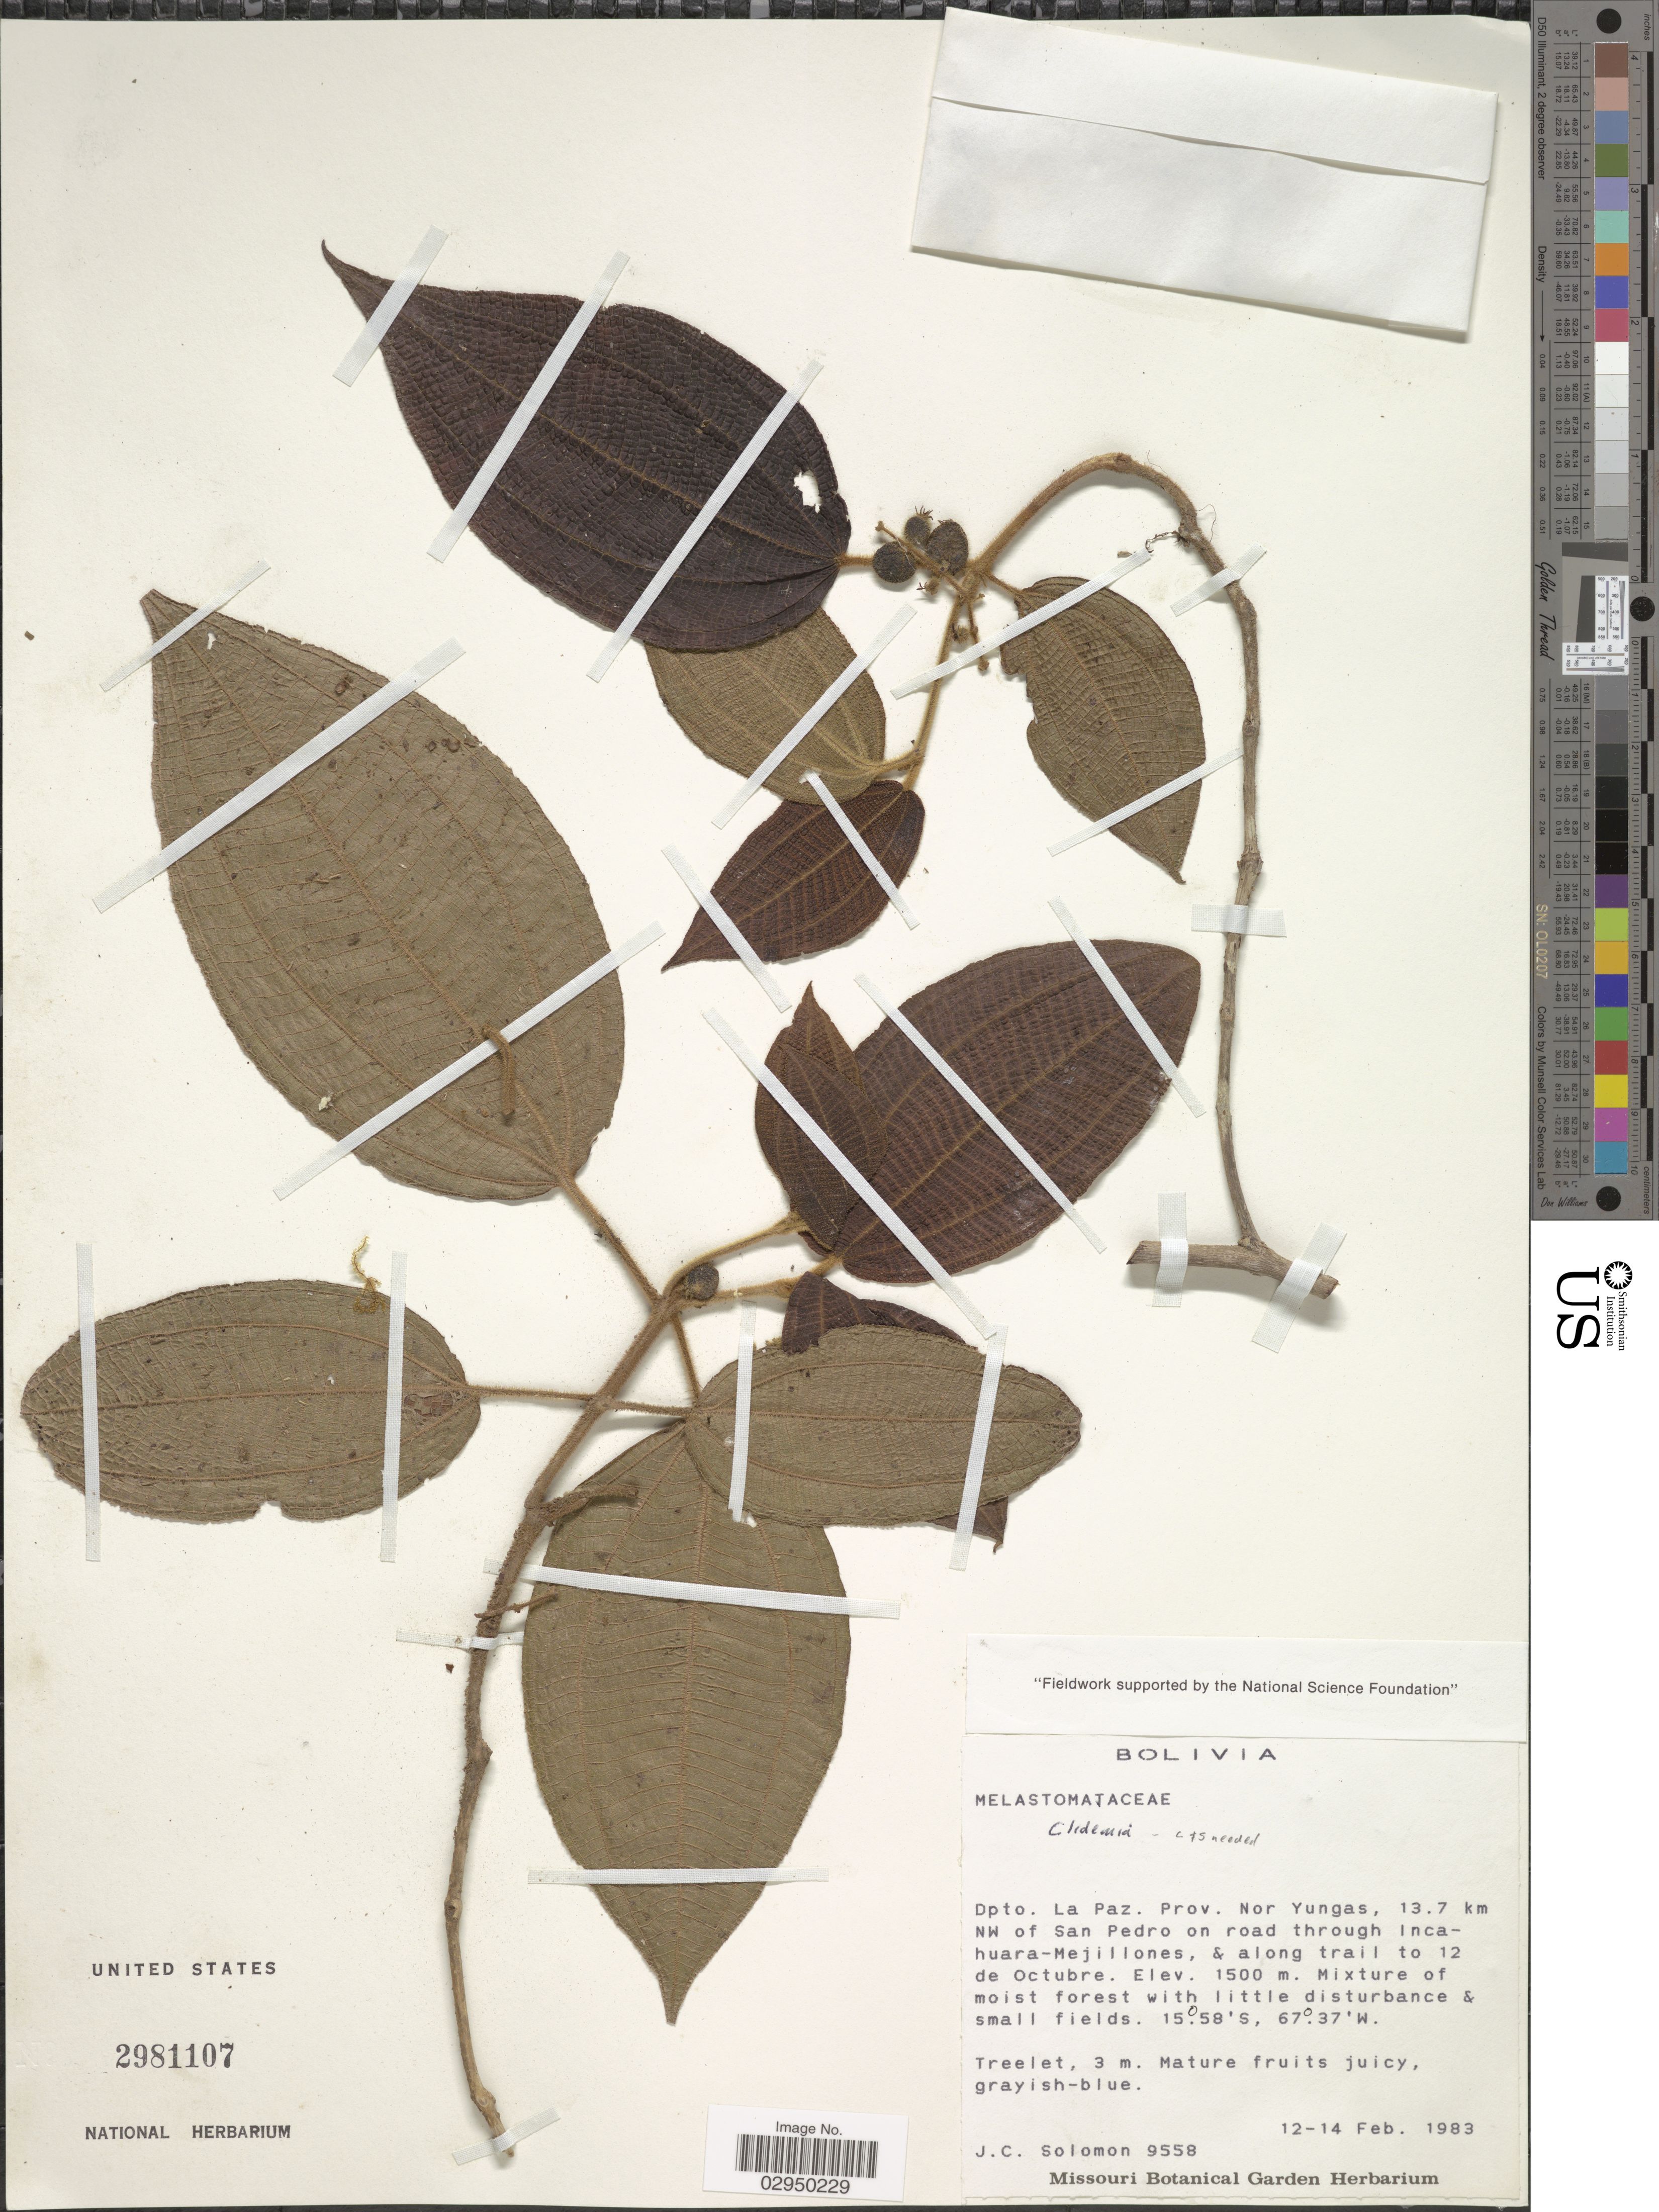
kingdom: Plantae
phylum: Tracheophyta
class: Magnoliopsida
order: Myrtales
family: Melastomataceae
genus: Clidemia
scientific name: Clidemia sp.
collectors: J. C. Solomon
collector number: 9558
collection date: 1983-02-12/1983-02-14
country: Bolivia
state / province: La Paz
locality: Dpto. La Paz. Prov. Nor Yungas, 13.7 km NW of San Pedro on road through Incahuara-Mejillones, & along trail to 12 de Octubre.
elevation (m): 1500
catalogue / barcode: US 2981107